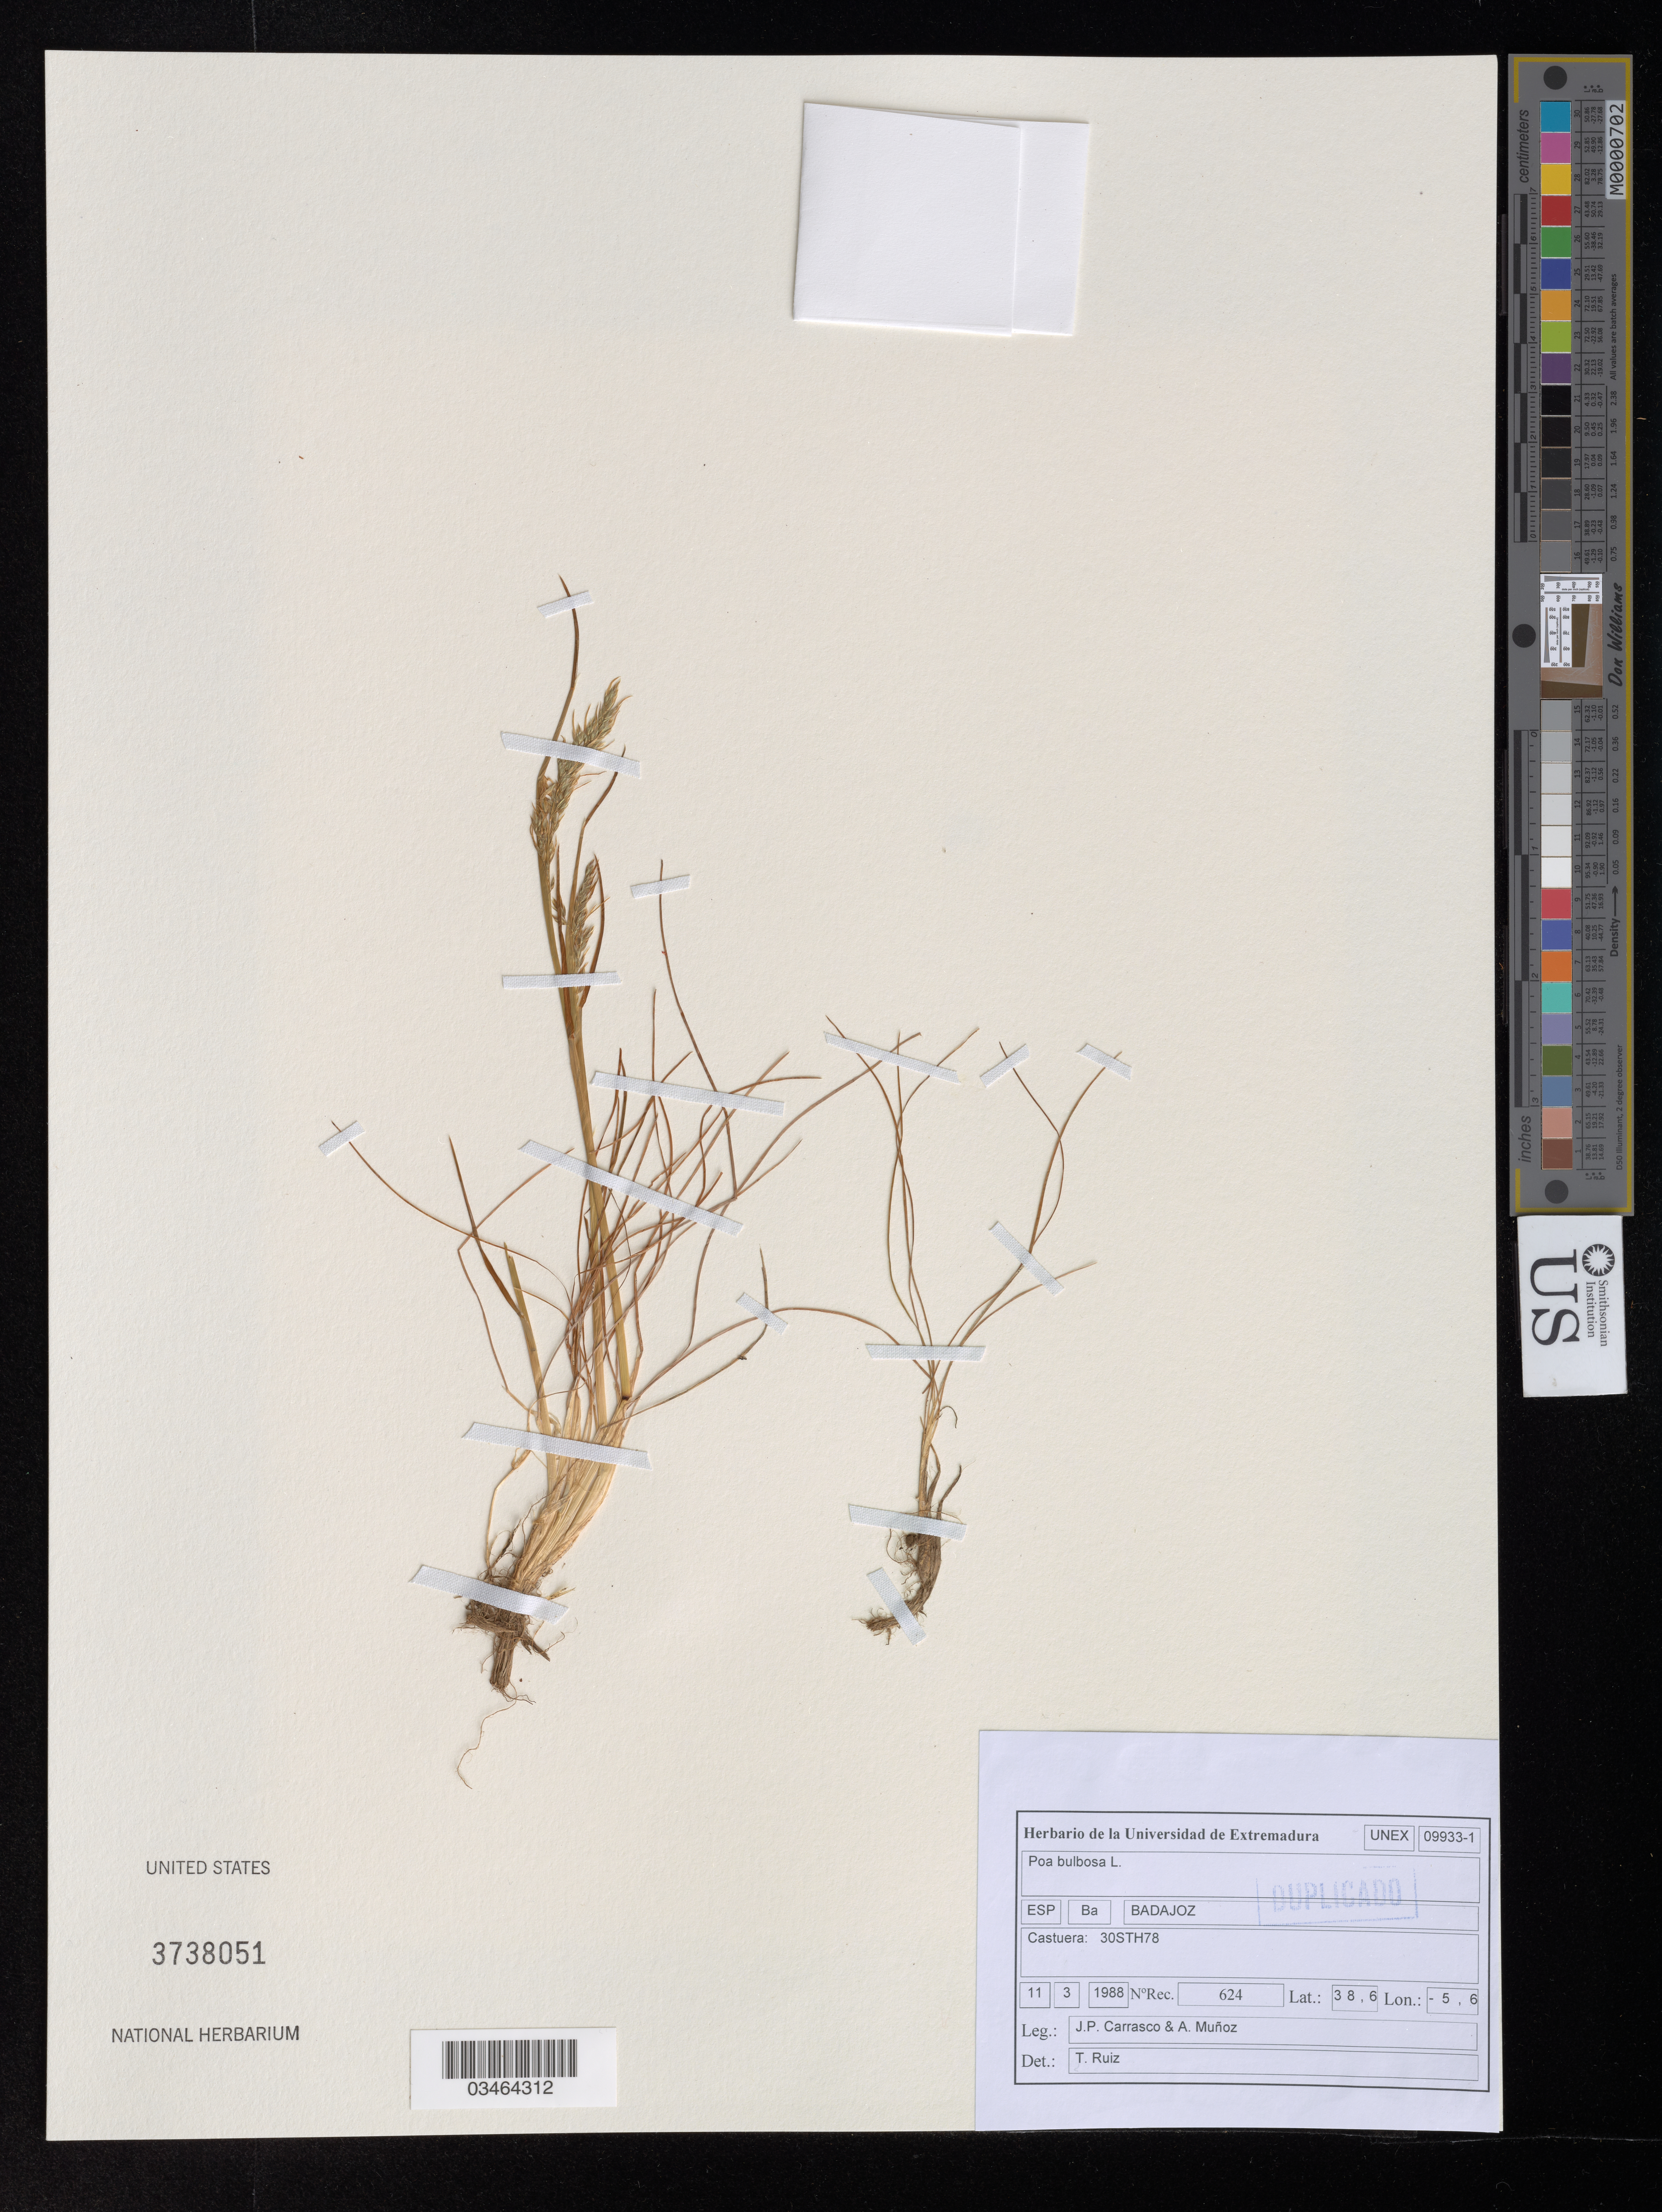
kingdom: Plantae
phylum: Tracheophyta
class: Liliopsida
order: Poales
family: Poaceae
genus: Poa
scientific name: Poa bulbosa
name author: L.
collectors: J. Carrasco & A. Muñoz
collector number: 624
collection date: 1988-03-11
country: Spain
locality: BA. Badajoz. Castuera: 30STH78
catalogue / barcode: US 3738051